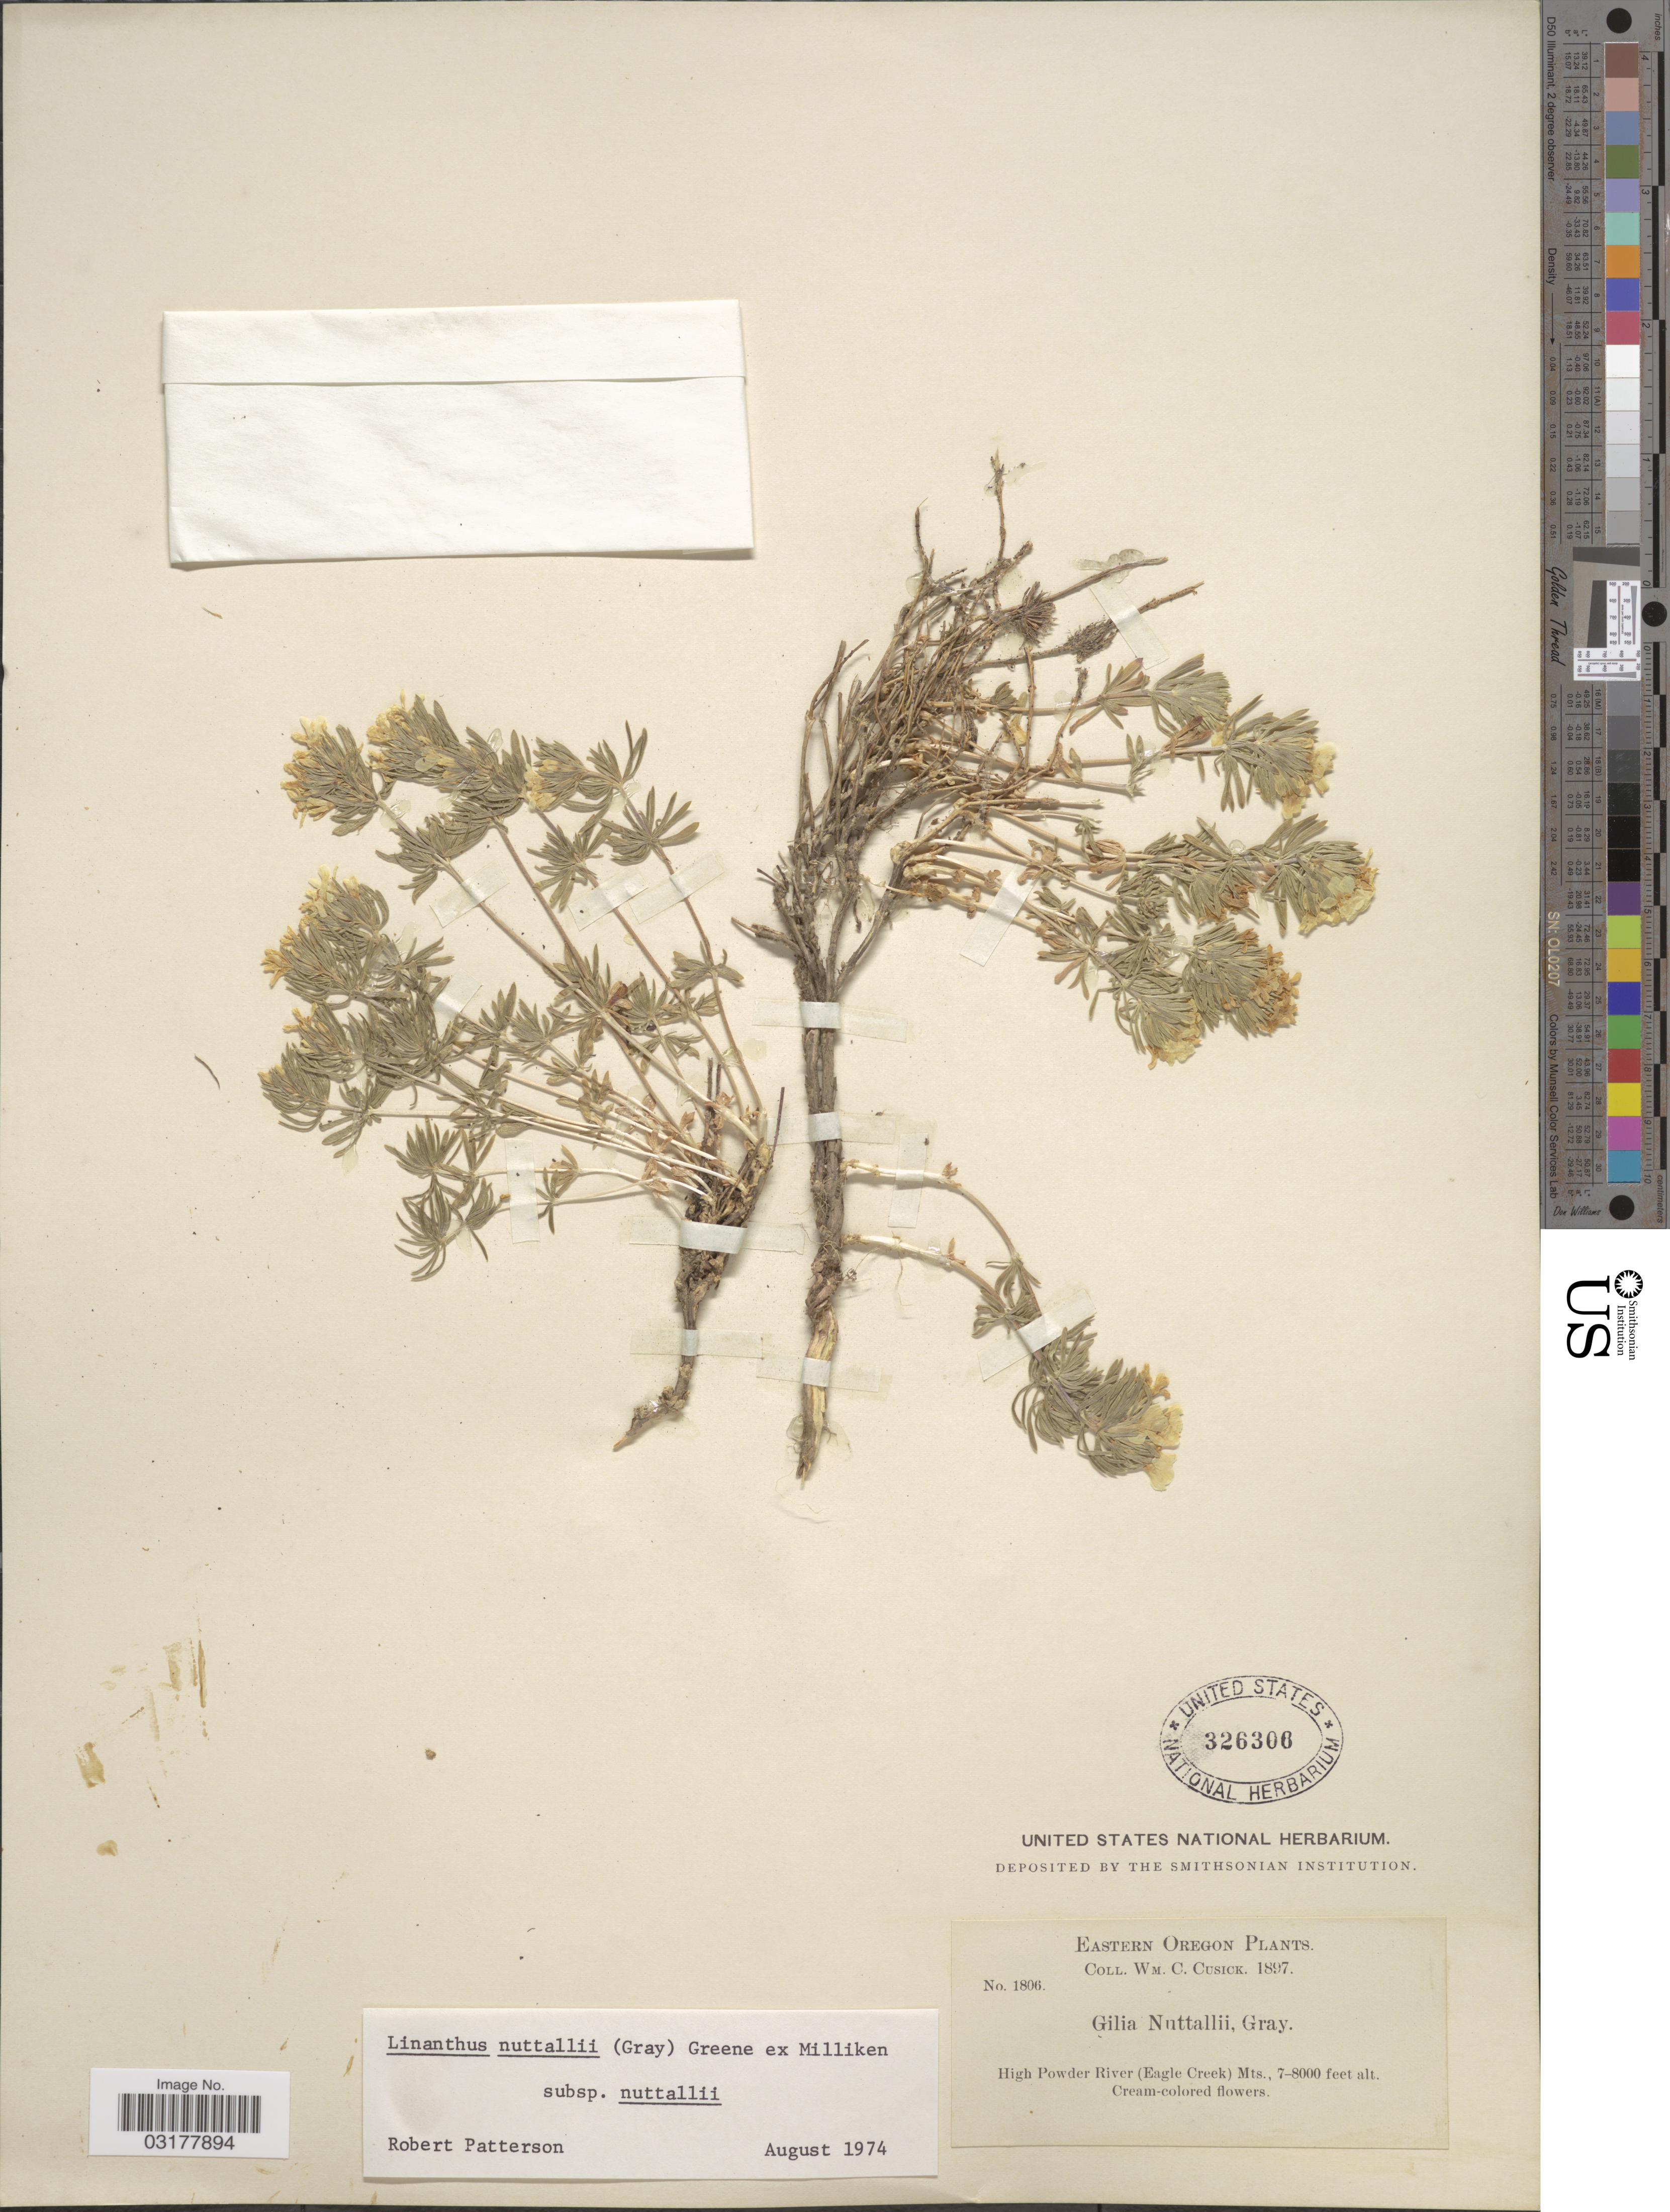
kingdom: Plantae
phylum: Tracheophyta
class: Magnoliopsida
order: Ericales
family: Polemoniaceae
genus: Leptosiphon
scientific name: Leptosiphon nuttallii subsp. nuttallii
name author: (A. Gray) J.M. Porter & L.A. Johnson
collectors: W. C. Cusick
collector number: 1806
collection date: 1897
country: United States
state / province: Oregon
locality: Eastern Oregon, High Powder River (Eagle Creek) Mts.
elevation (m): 2134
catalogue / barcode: US 326306